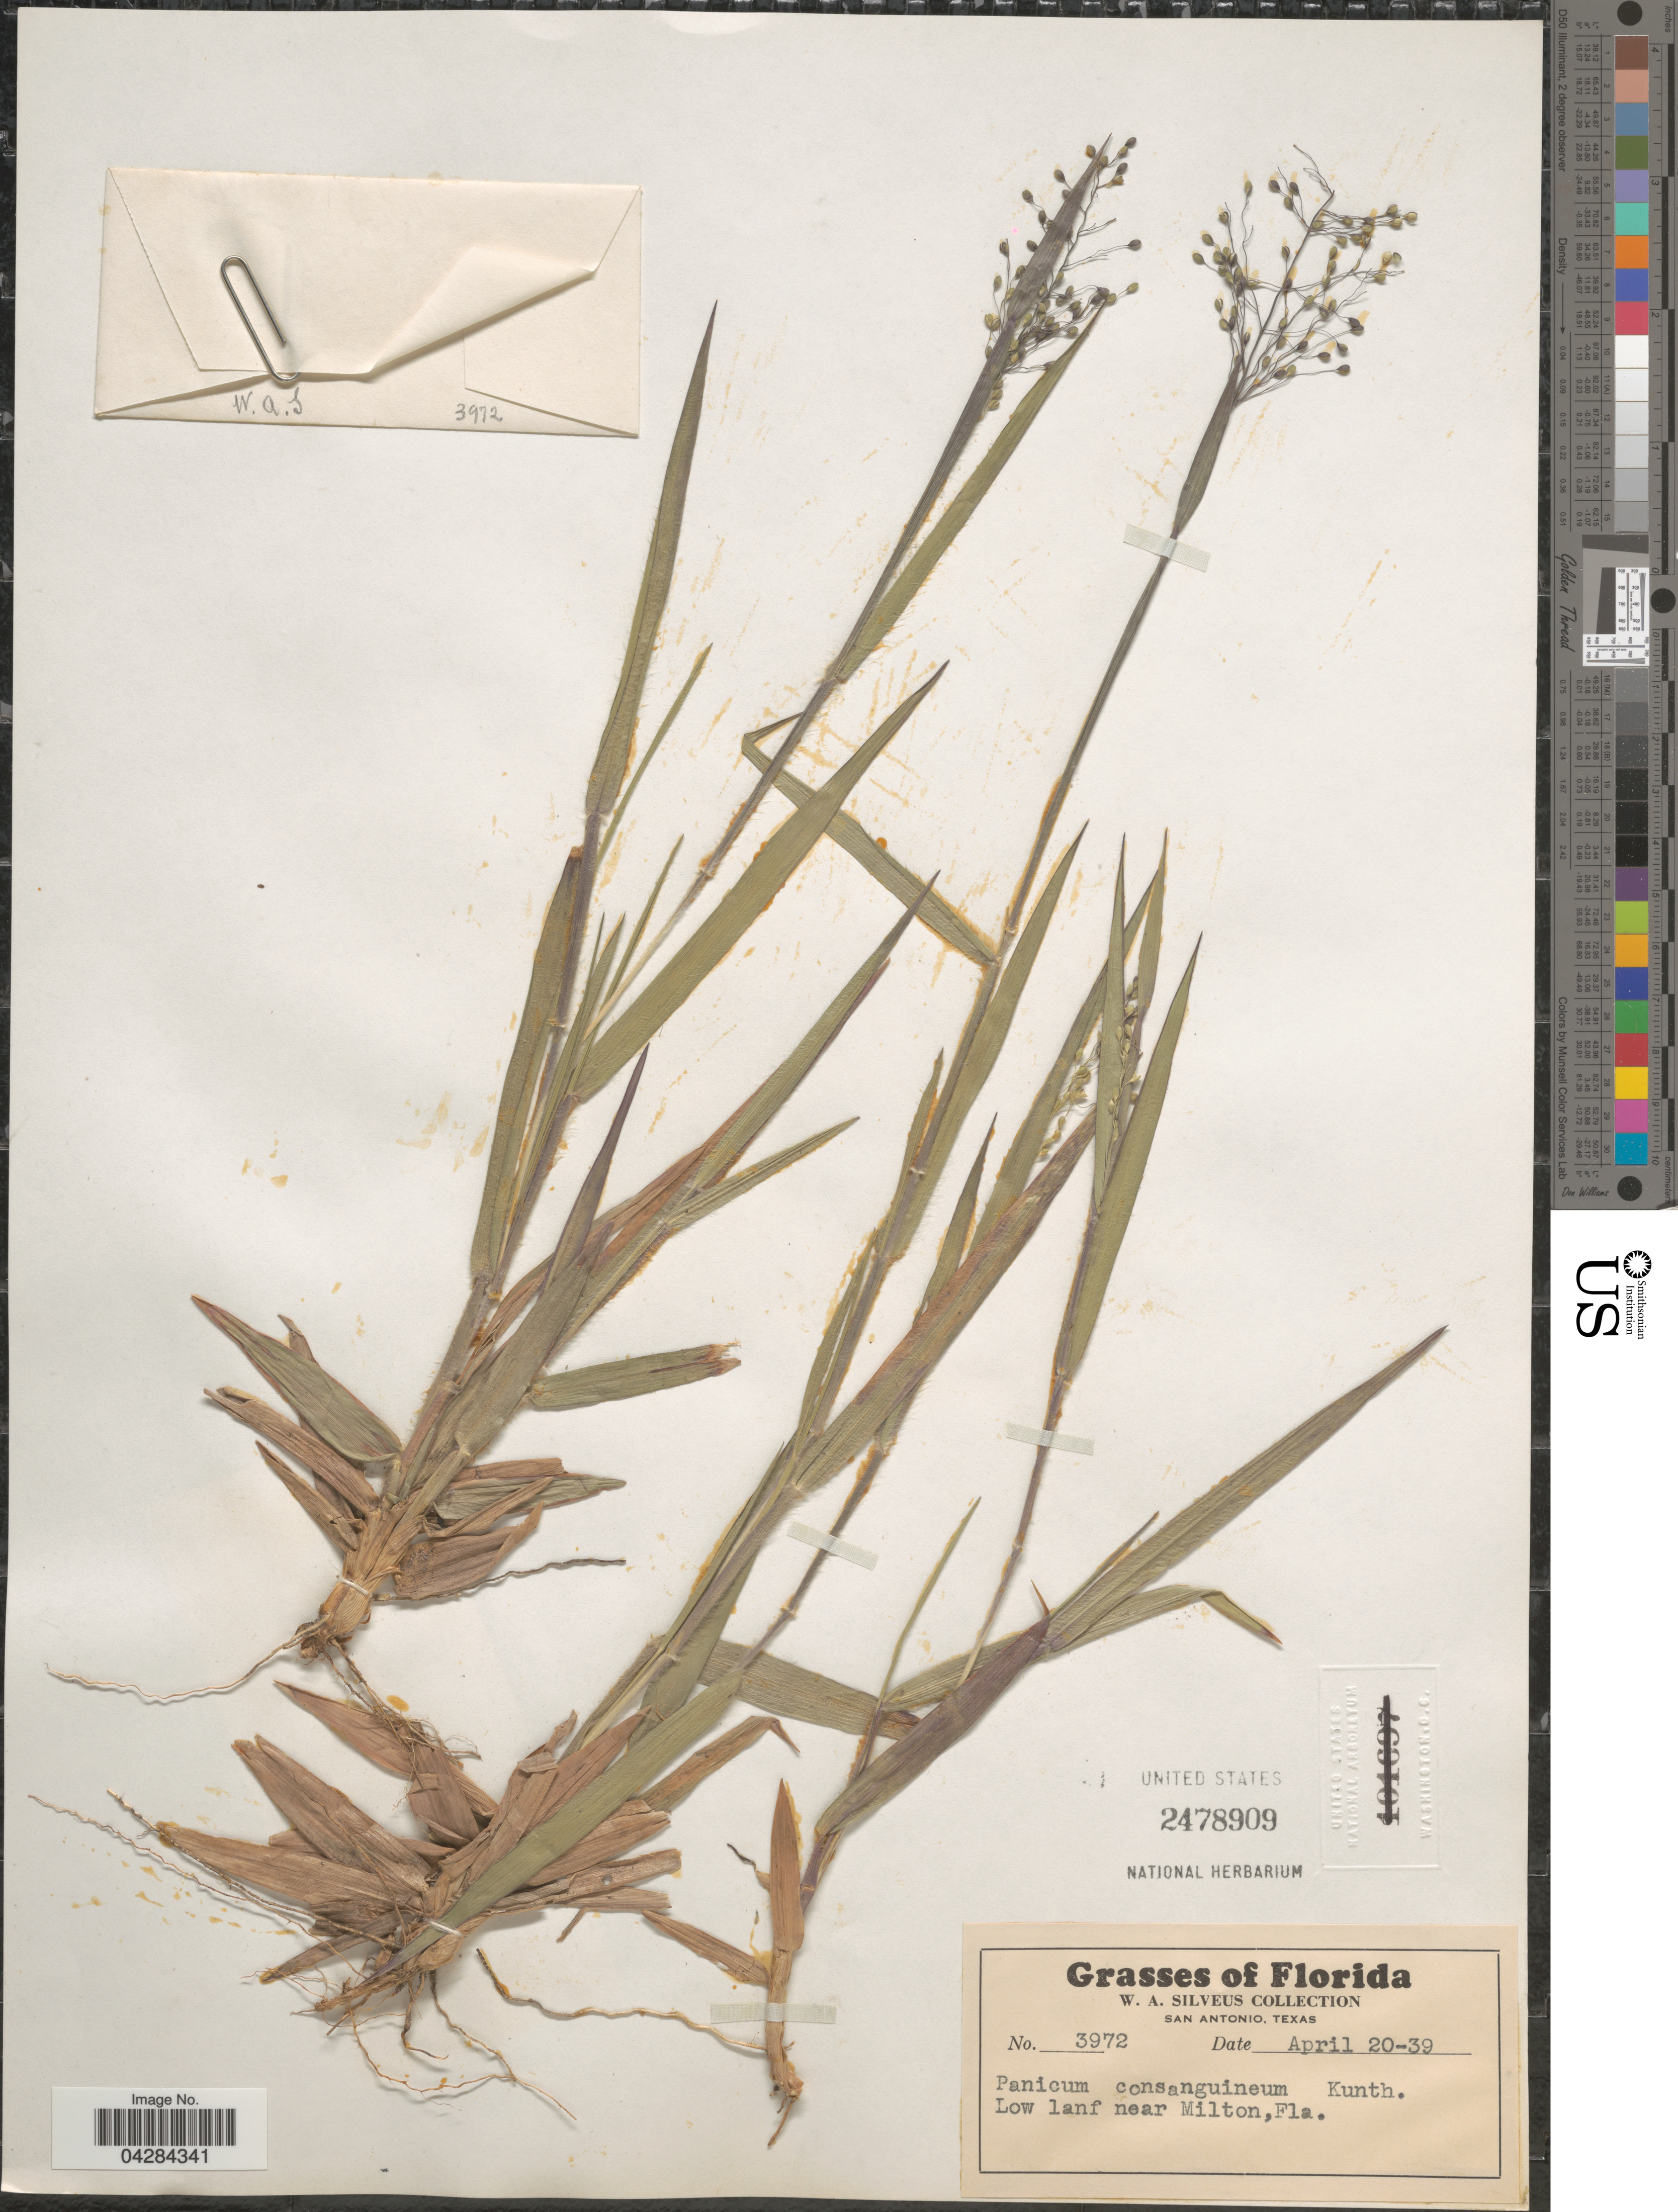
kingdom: Plantae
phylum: Tracheophyta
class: Liliopsida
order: Poales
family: Poaceae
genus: Dichanthelium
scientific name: Dichanthelium ovale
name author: (Elliott) Gould & C.A. Clark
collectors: W. Silveus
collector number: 3972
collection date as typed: Transcribed d/m/y: 20/4/39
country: United States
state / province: Florida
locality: Low lanf near Milton.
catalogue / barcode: US 2478909